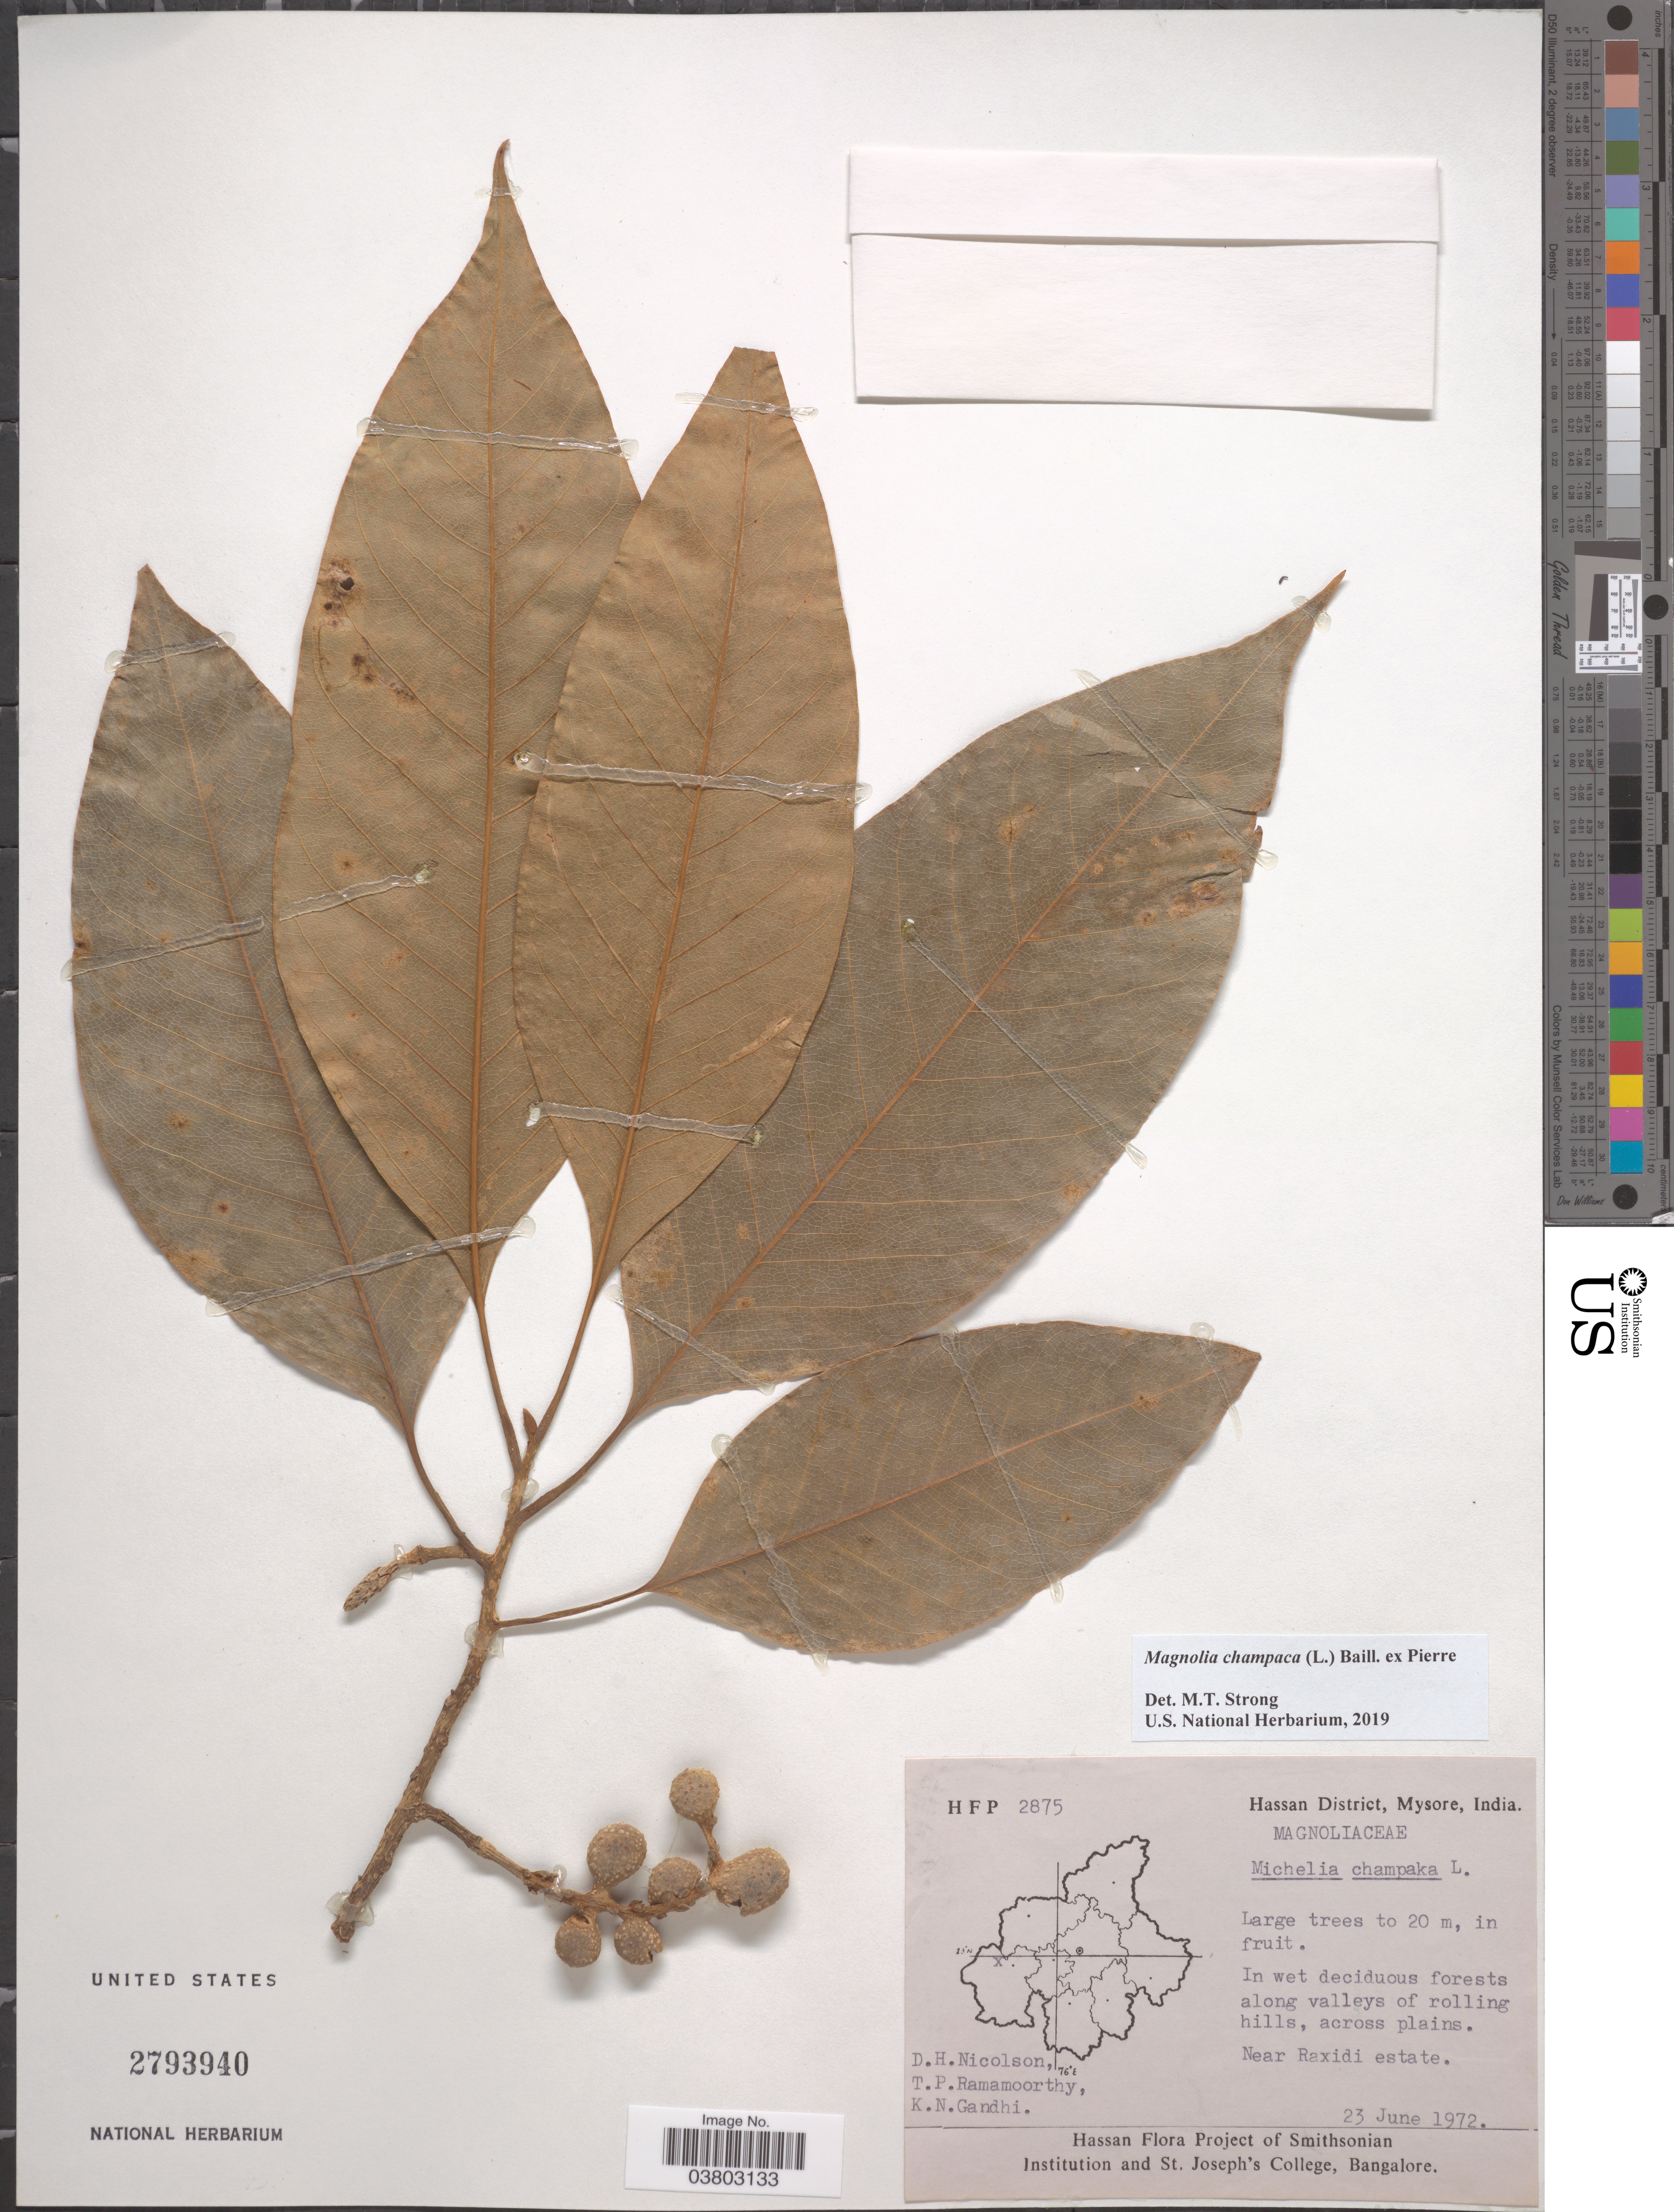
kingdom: Plantae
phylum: Tracheophyta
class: Magnoliopsida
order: Magnoliales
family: Magnoliaceae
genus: Magnolia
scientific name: Magnolia champaca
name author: (L.) Baill. ex Pierre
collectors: D. H. Nicolson, T. P. Ramamoorthy & K. N. Gandhi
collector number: HFP2875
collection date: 1972-06-23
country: India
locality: Hassan District, Mysore. Along valleys of rolling hills, across plains. Near Raxidi estate.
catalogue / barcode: US 2793940